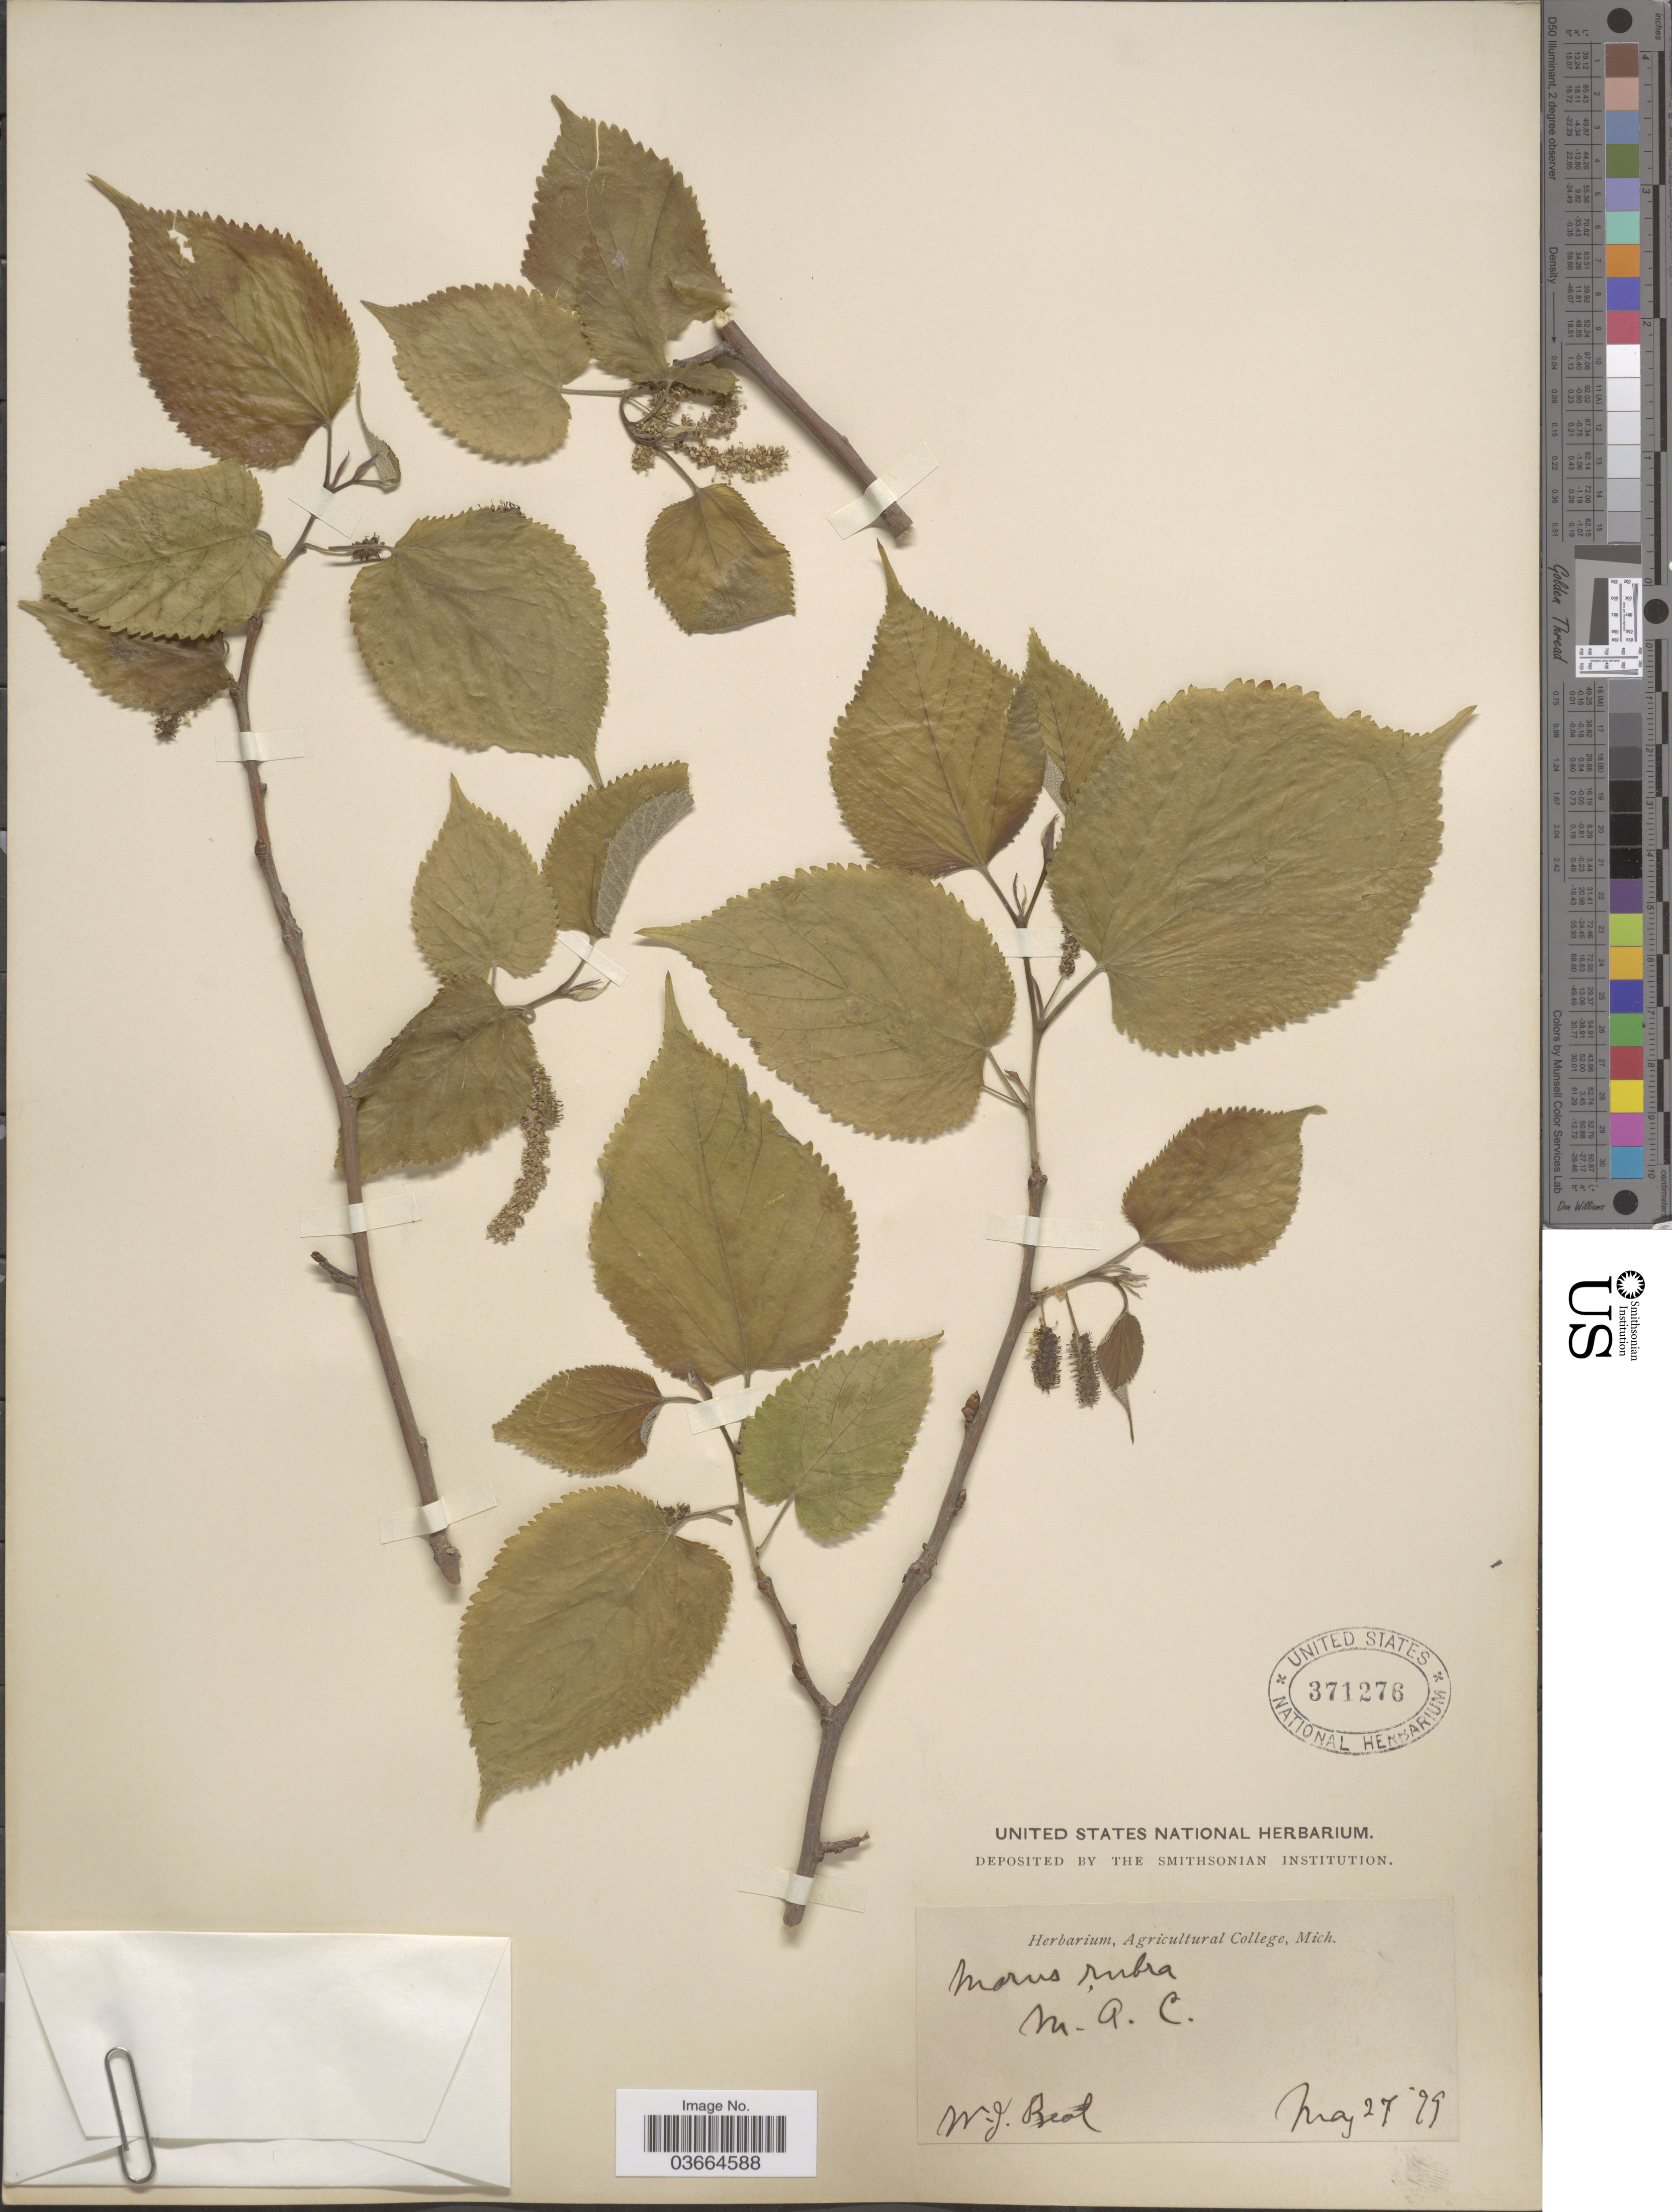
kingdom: Plantae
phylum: Tracheophyta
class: Magnoliopsida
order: Rosales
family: Moraceae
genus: Morus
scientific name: Morus rubra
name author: L.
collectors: W. J. Beal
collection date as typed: Transcribed d/m/y: 27/5/79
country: United States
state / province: Michigan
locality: M.A.C.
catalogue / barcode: US 371276